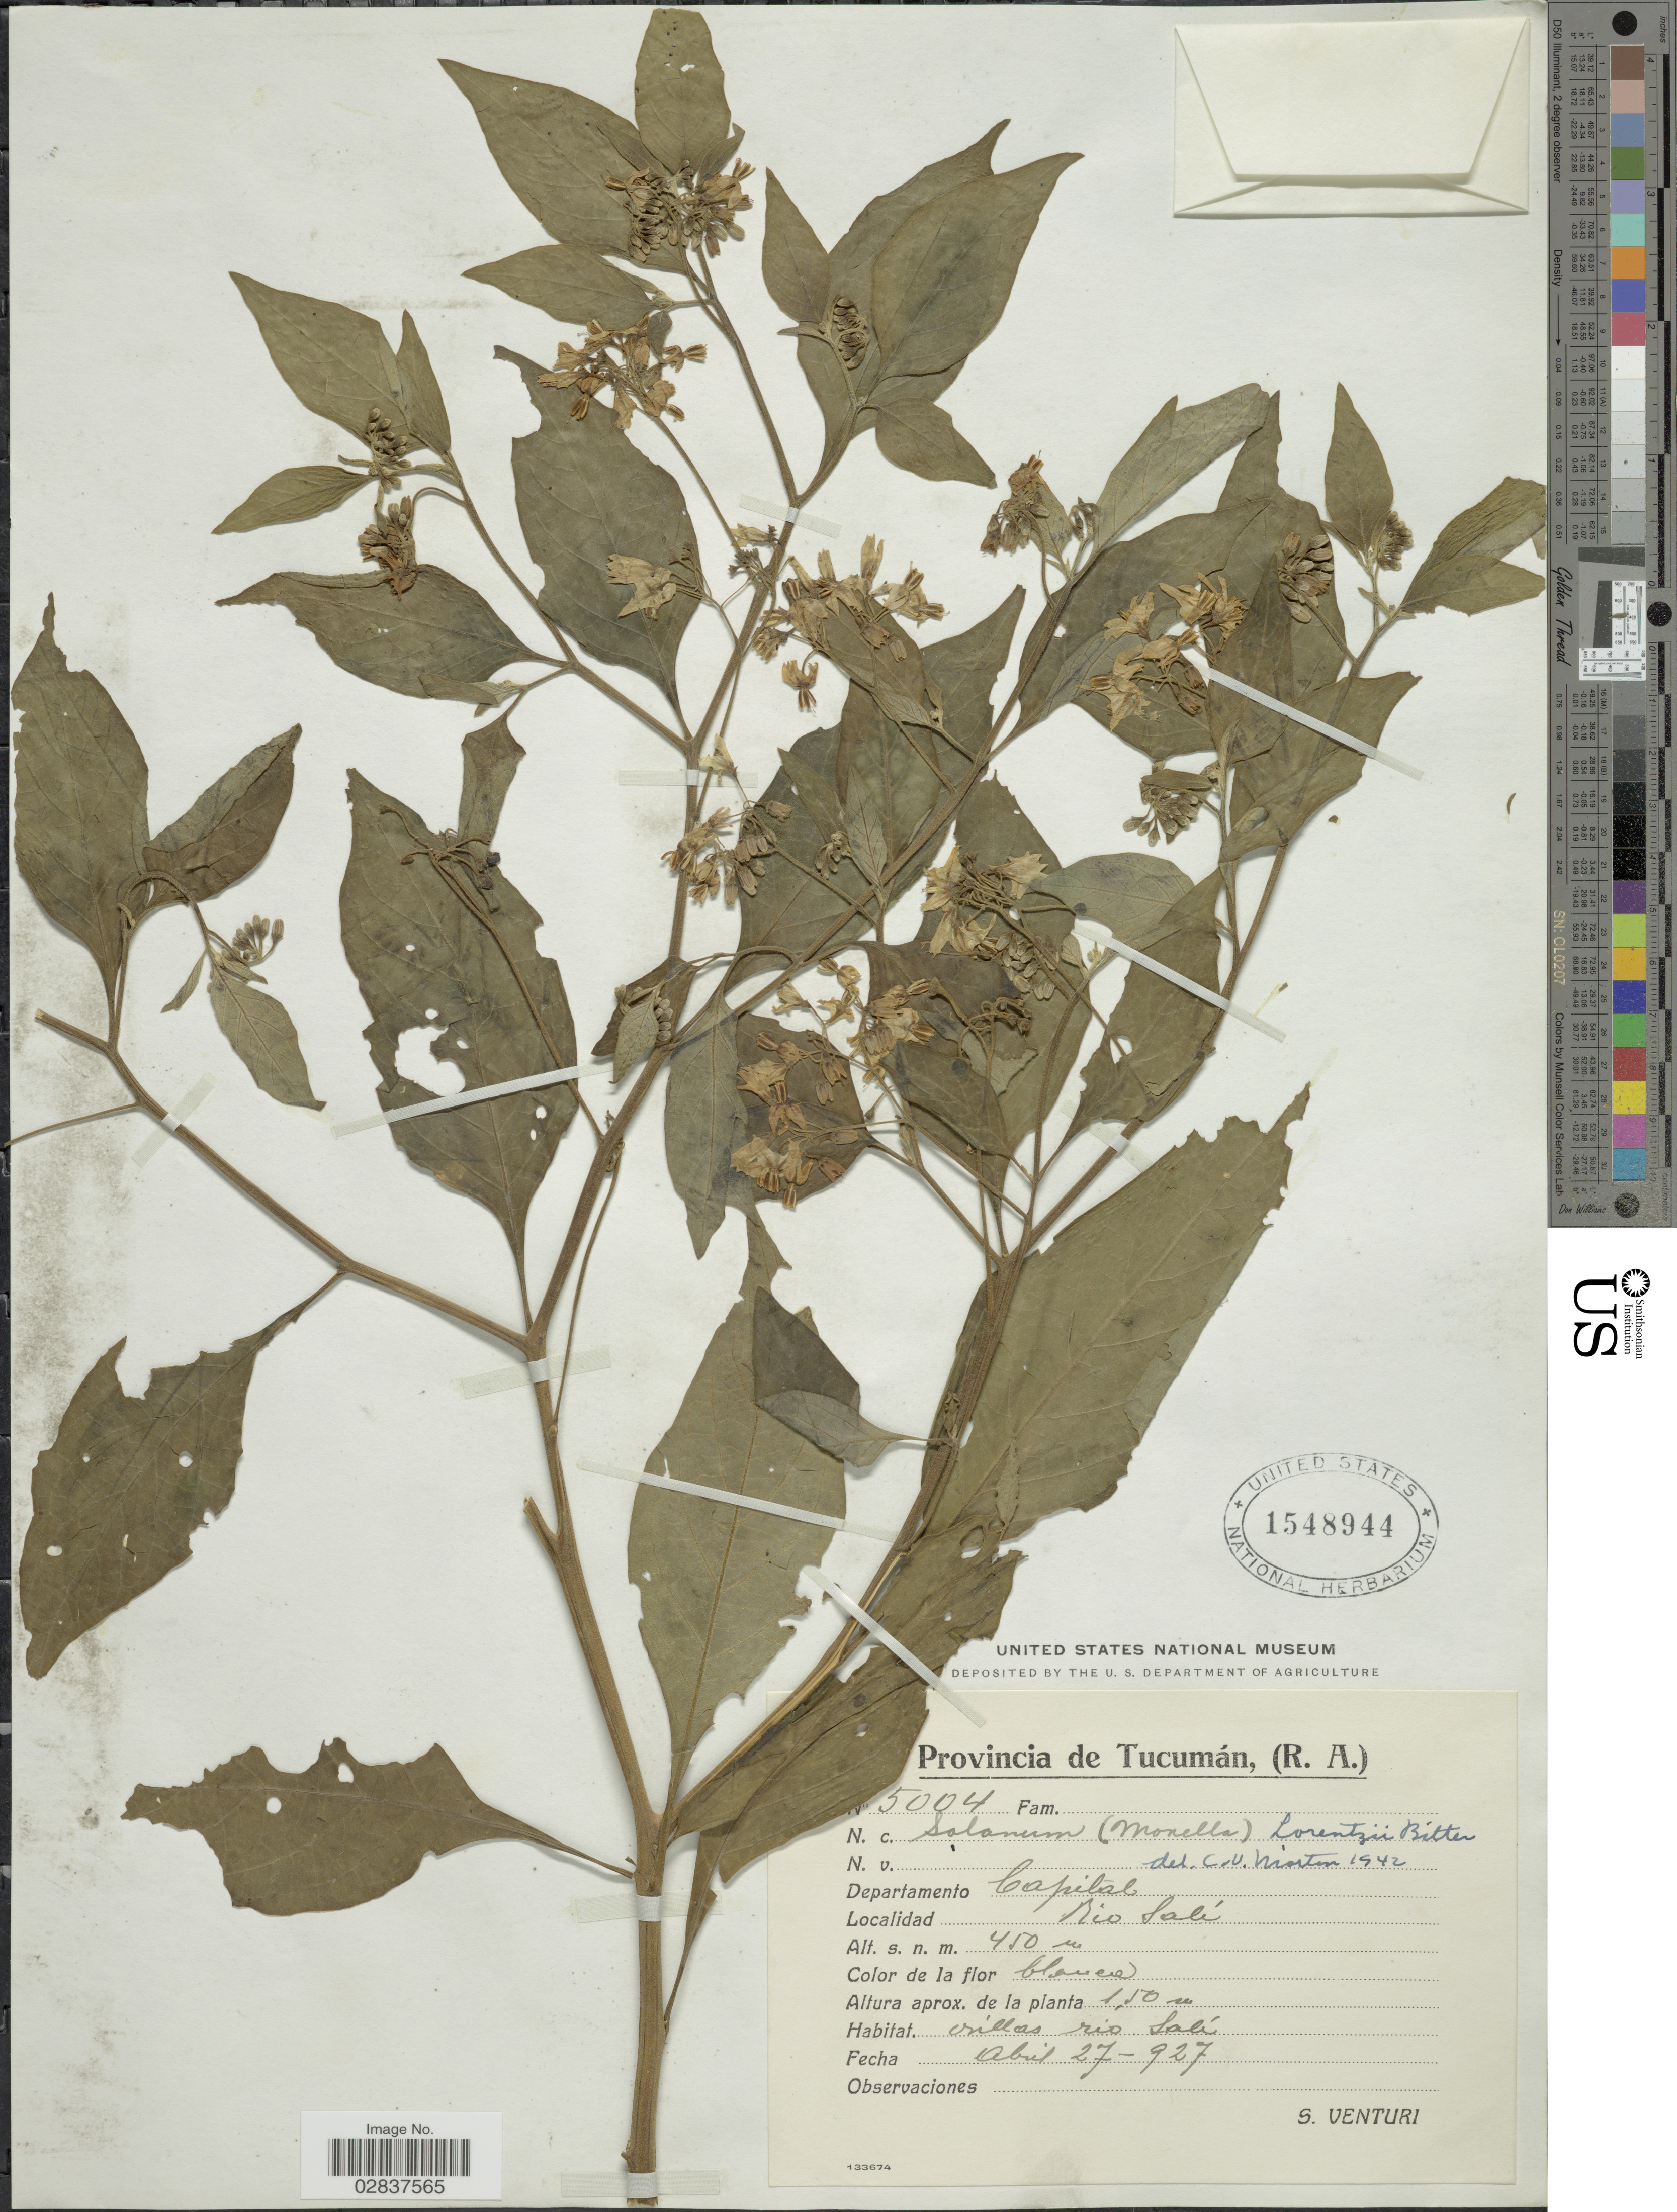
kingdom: Plantae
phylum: Tracheophyta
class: Magnoliopsida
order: Solanales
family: Solanaceae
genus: Solanum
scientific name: Solanum lorentzii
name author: Bitter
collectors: S. Venturi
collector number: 5004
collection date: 1927-04-27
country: Argentina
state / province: Tucuman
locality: (R.A.), Departamento Capital, Rio Sali.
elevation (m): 450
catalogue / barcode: US 1548944